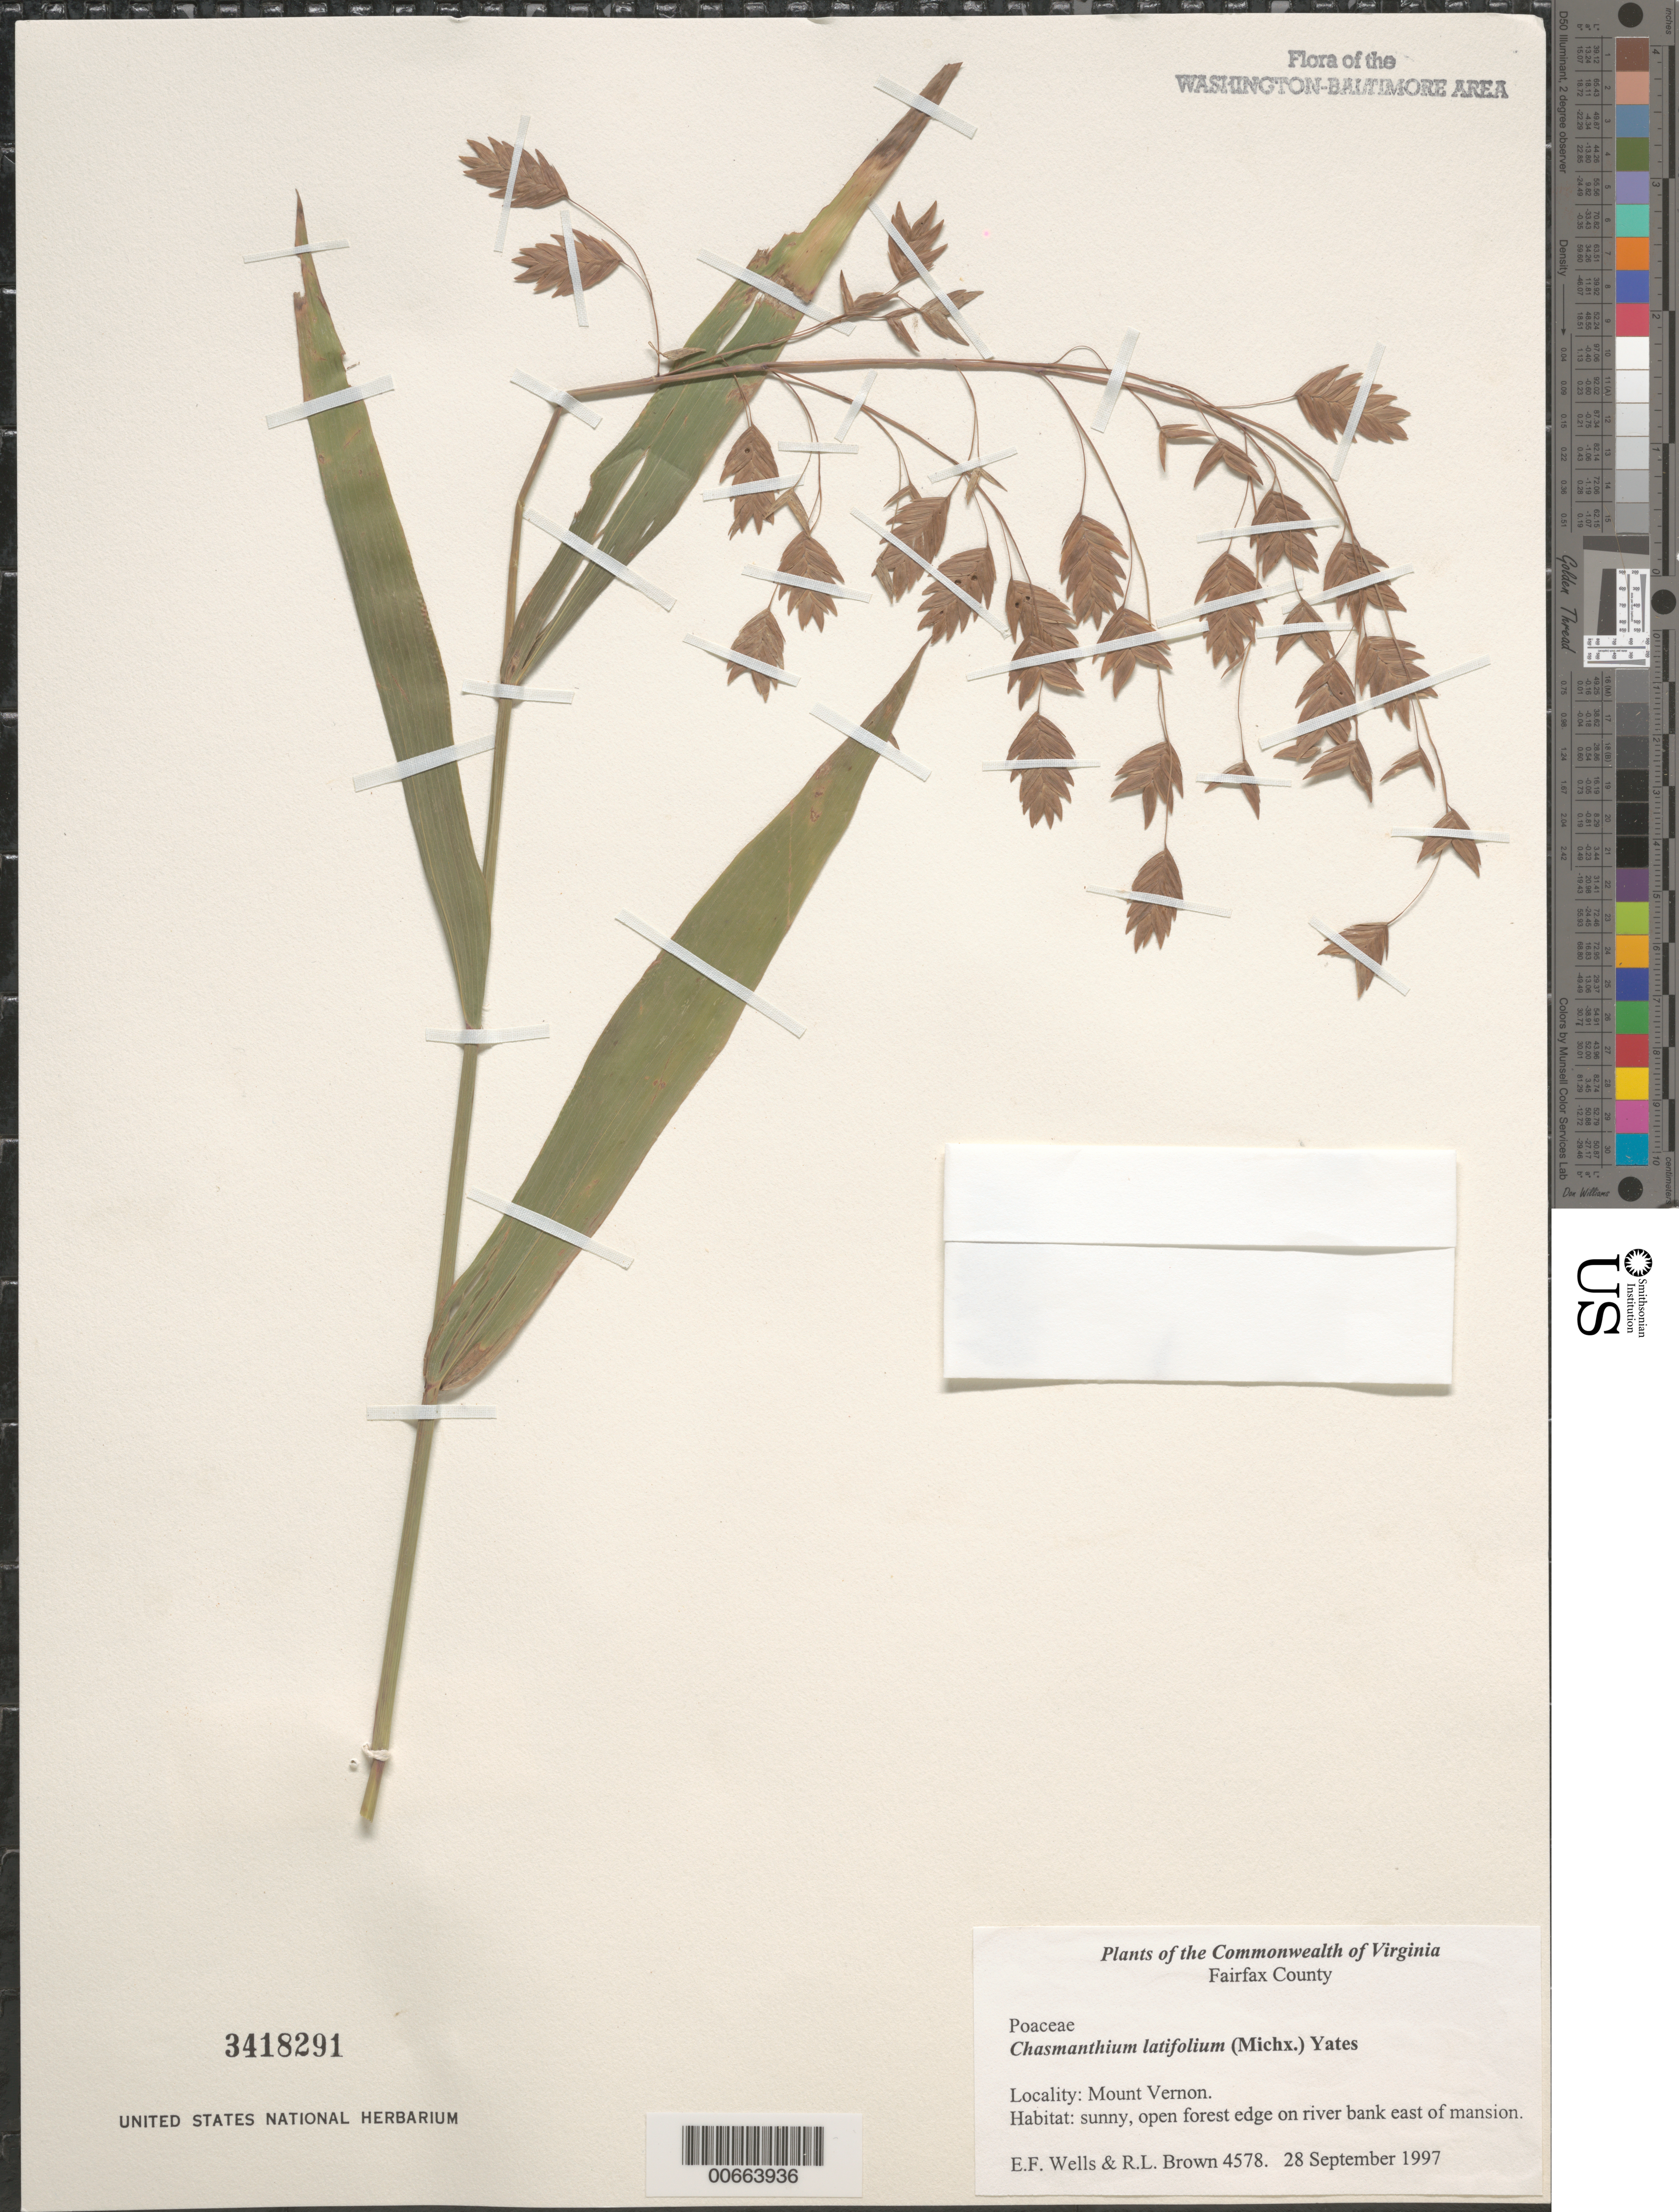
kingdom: Plantae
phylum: Tracheophyta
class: Liliopsida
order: Poales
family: Poaceae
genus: Chasmanthium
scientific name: Chasmanthium latifolium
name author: (Michx.) H.O. Yates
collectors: E. F. Wells & R. L. Brown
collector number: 4578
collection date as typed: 03 Jun 1998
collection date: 1998-06-03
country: United States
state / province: Virginia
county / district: Fairfax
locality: Mount Vernon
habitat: sunny, open forest edge on river bank east of mansion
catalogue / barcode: US 3418291